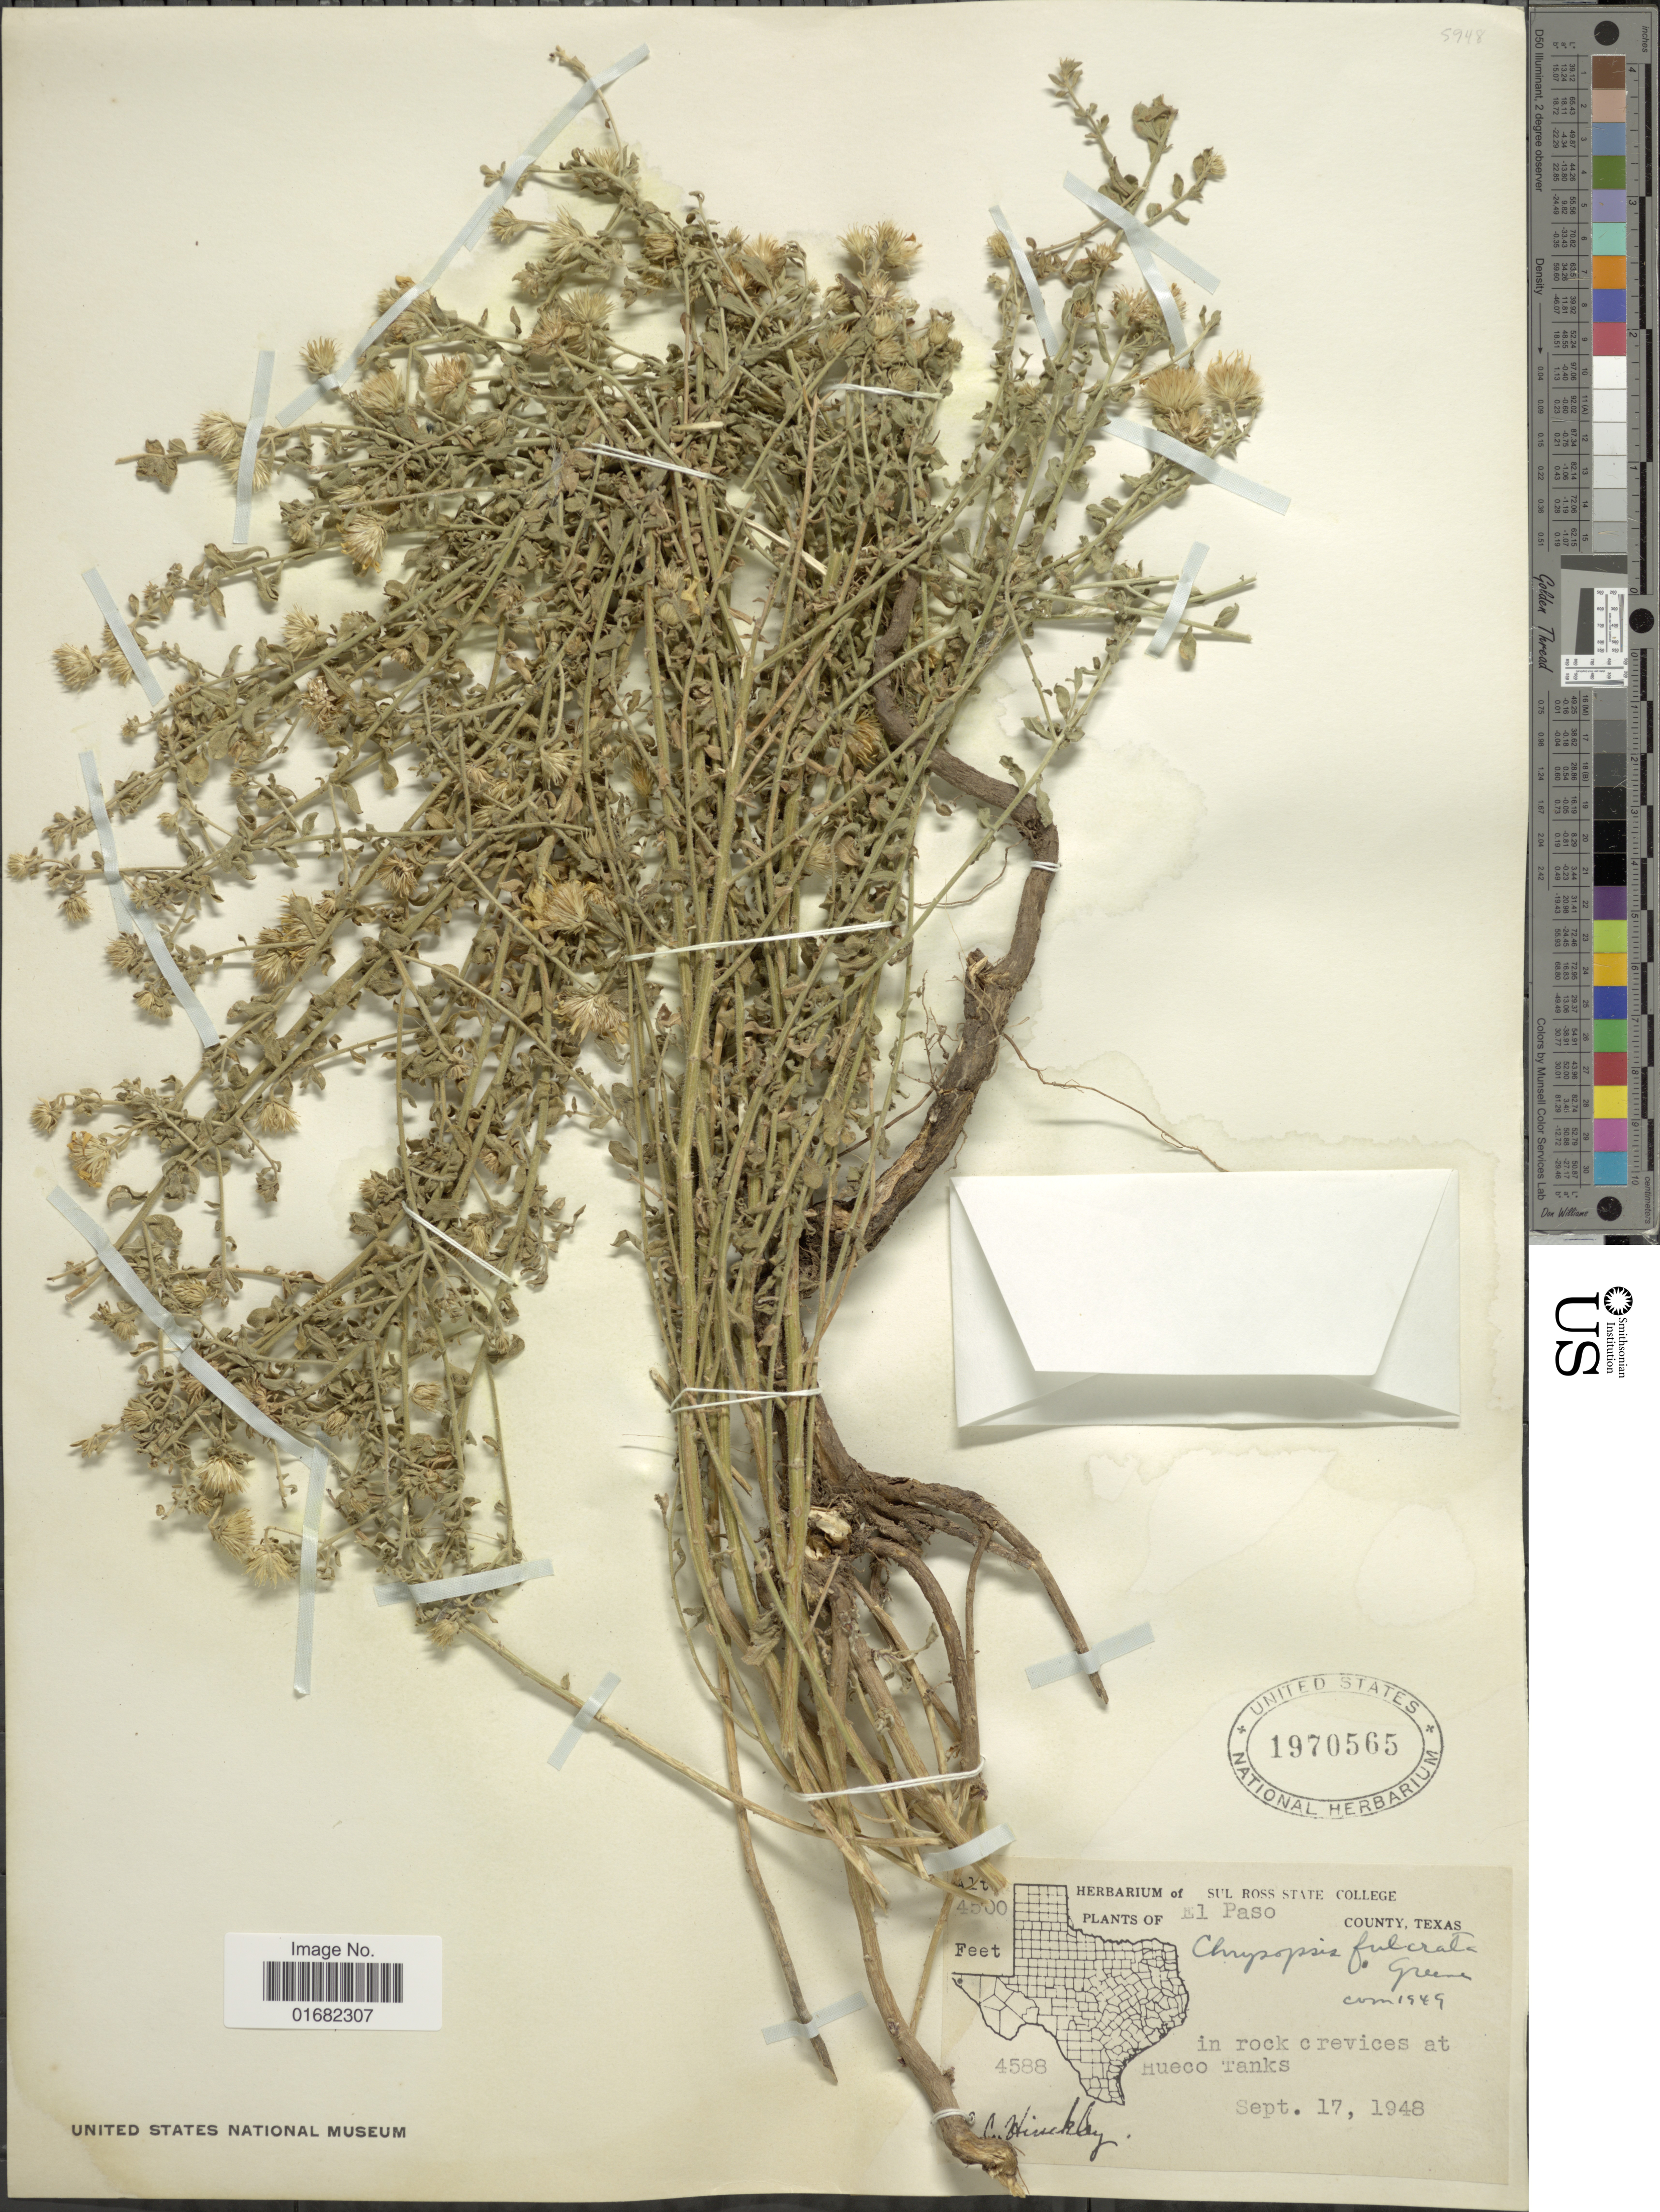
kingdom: Plantae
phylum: Tracheophyta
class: Magnoliopsida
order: Asterales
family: Asteraceae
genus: Heterotheca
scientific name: Heterotheca fulcrata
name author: (Greene) Shinners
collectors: L. Hinckley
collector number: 4588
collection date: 1948-09-17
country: United States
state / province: Texas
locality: El Paso County. Hueco Tanks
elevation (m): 1372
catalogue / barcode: US 1970565